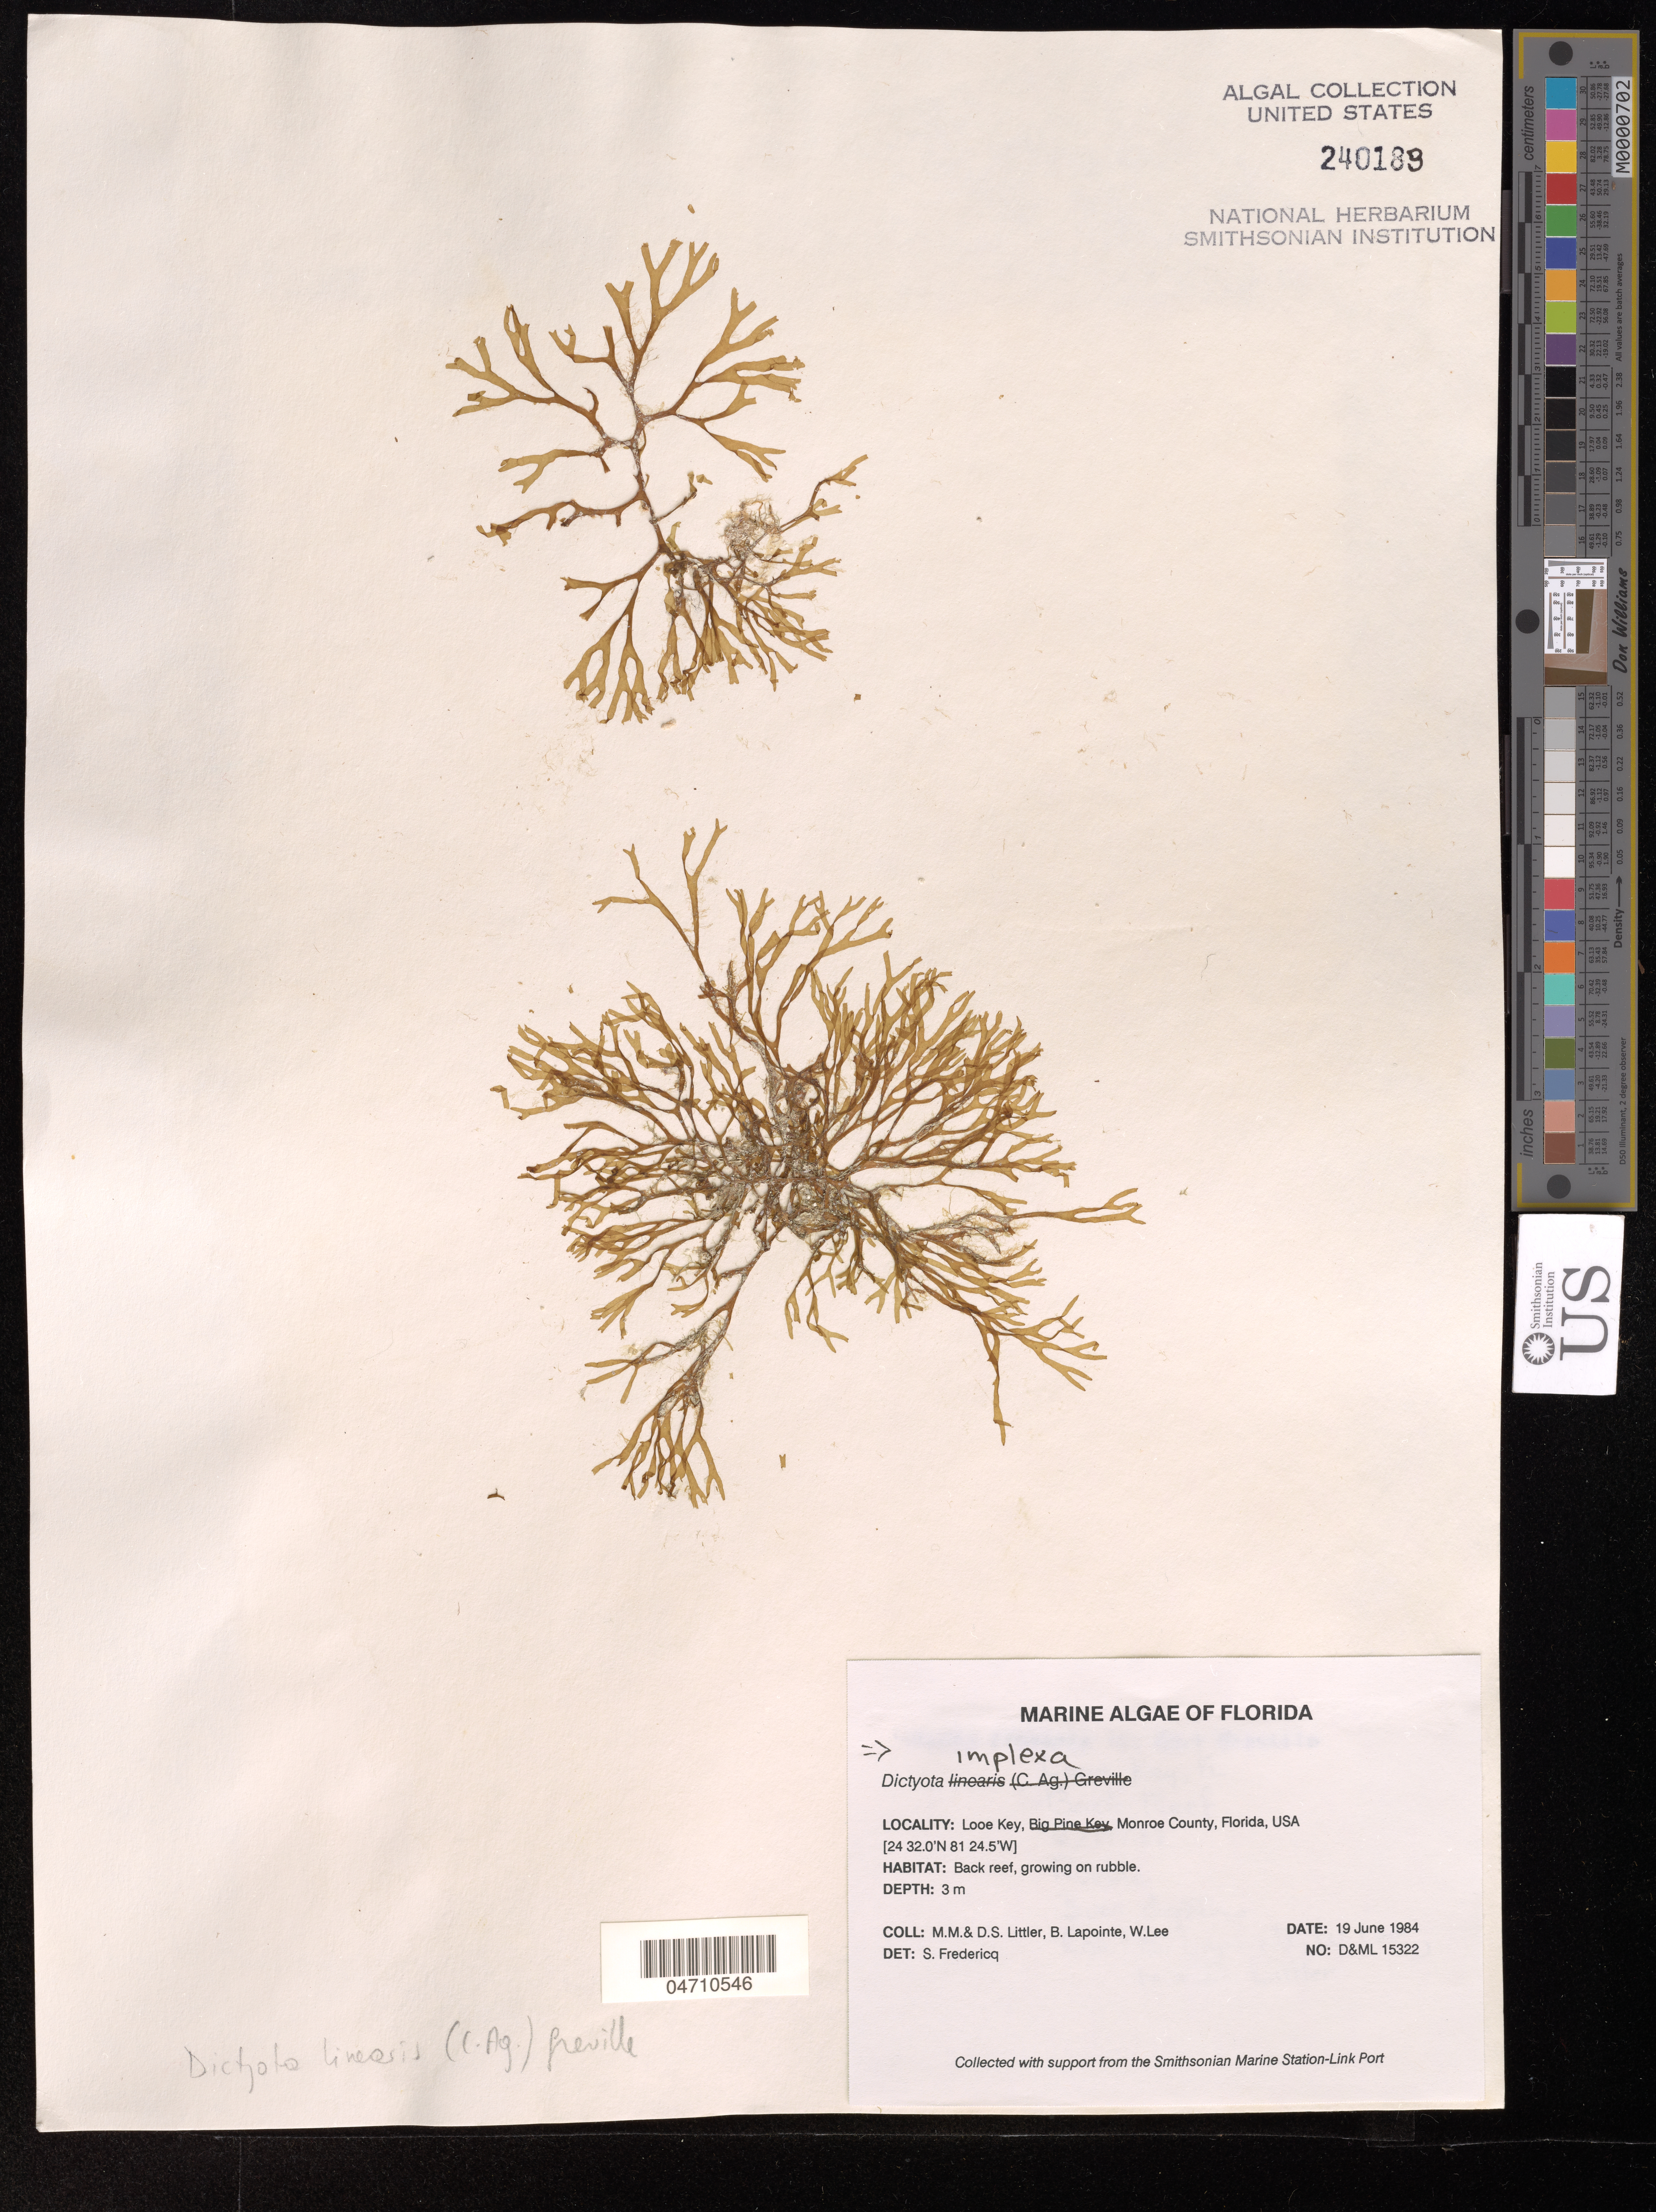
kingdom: Chromista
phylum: Ochrophyta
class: Phaeophyceae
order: Dictyotales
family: Dictyotaceae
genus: Dictyota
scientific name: Dictyota implexa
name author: (Desfontaines) J.V.Lamouroux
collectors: M. M. Littler, D. S. Littler, B. Lapointe & W. Lee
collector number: D&ML 15322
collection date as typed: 19 Jun 1984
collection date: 1984-06-19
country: United States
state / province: Florida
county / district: Monroe County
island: Looe Key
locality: Looe Key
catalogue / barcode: US 240189